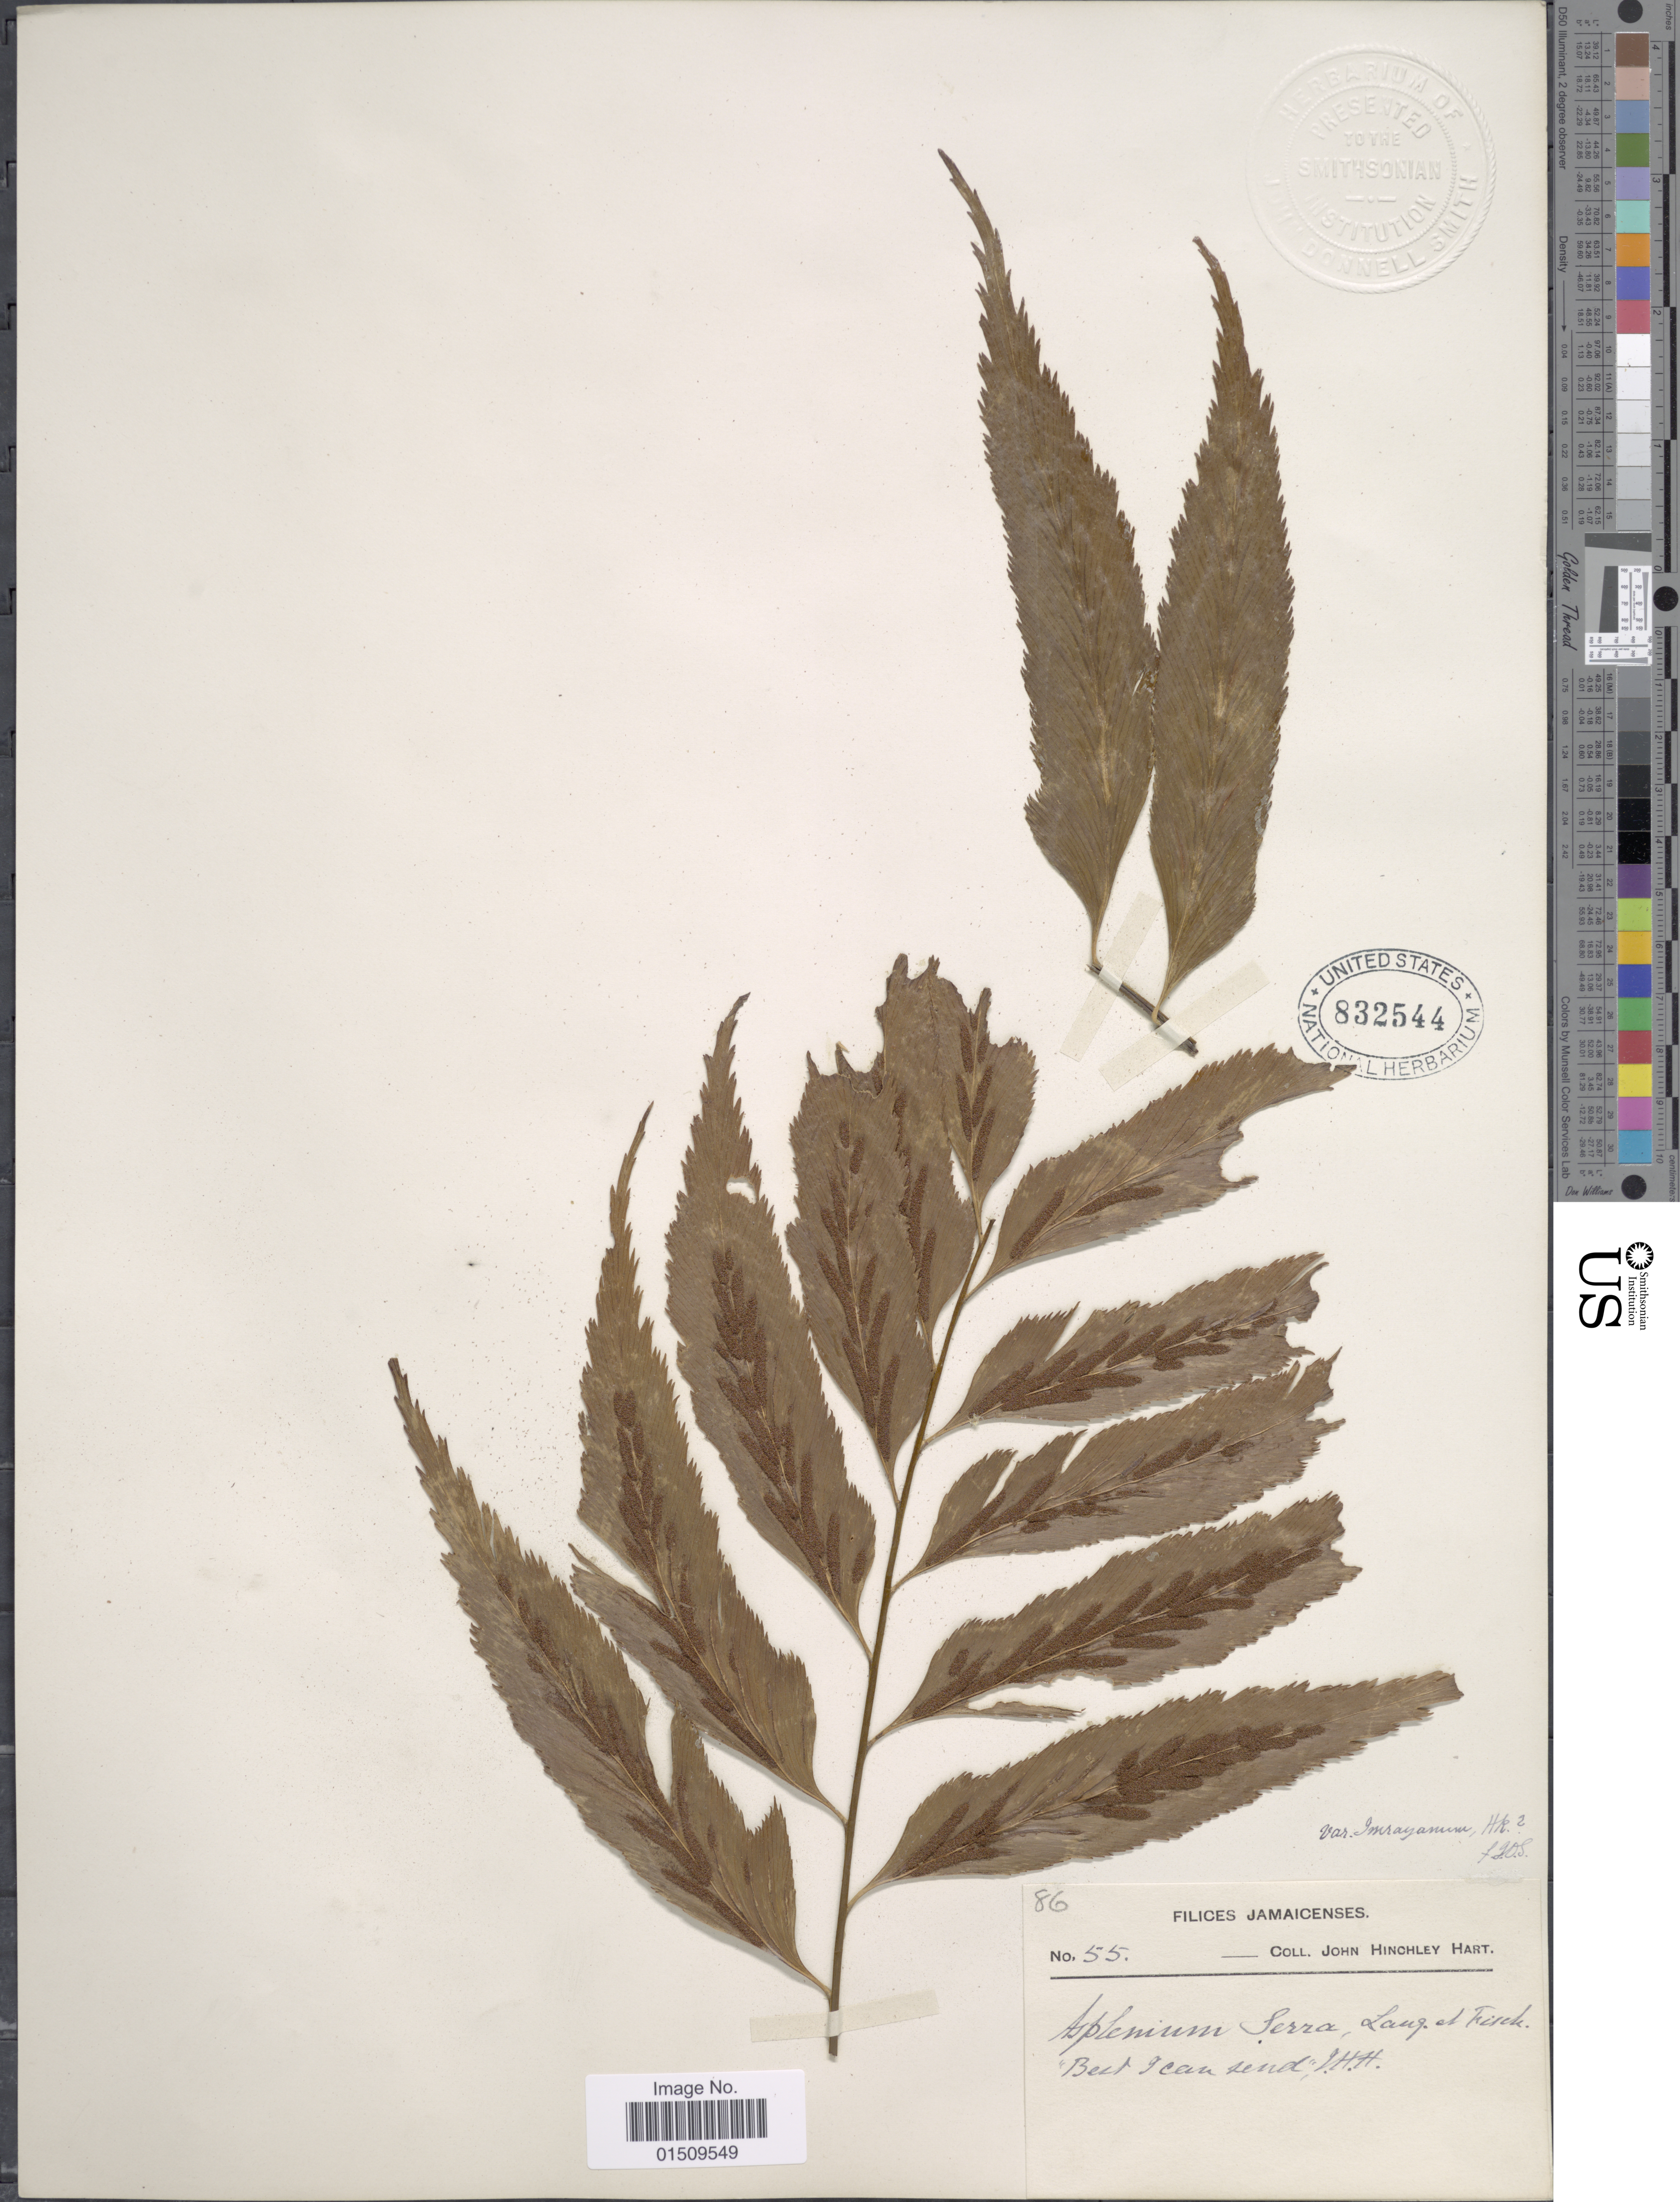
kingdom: Plantae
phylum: Tracheophyta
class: Polypodiopsida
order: Polypodiales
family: Aspleniaceae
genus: Asplenium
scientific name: Asplenium serra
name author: Langsd. & Fisch.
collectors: J. H. Hart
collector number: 55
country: Jamaica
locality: Jamaicenses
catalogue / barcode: US 832544